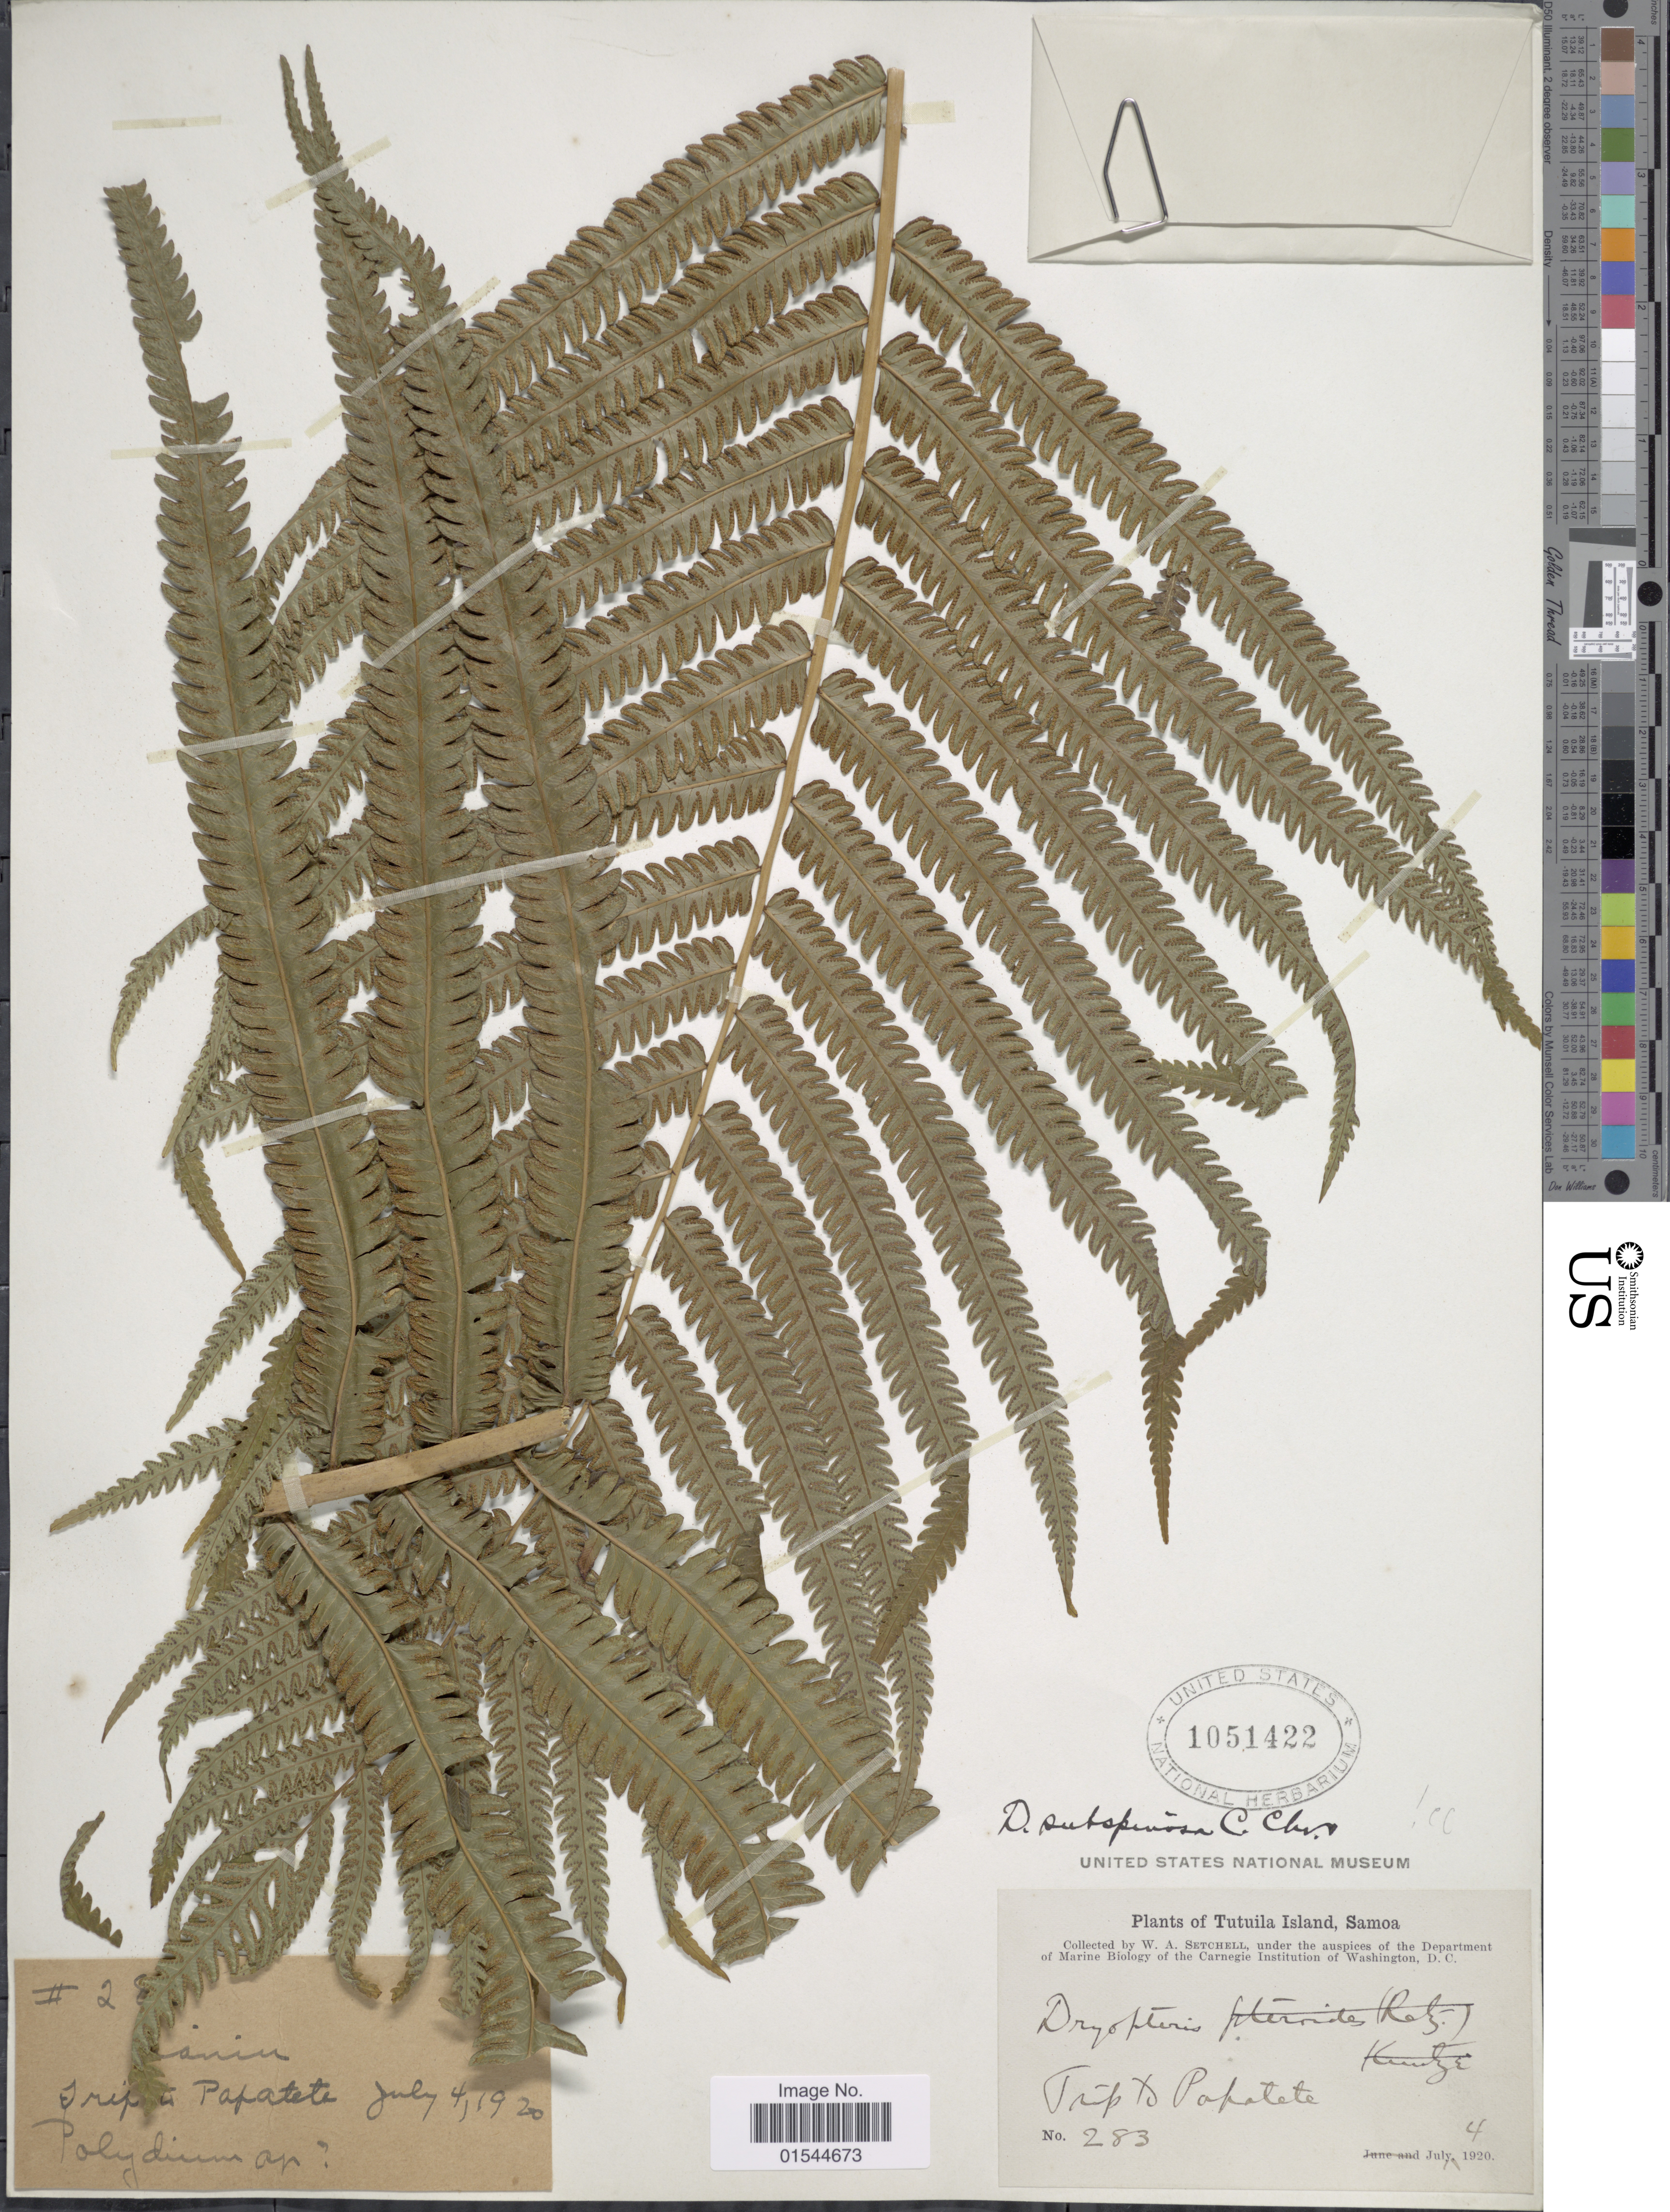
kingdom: Plantae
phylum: Tracheophyta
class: Polypodiopsida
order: Polypodiales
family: Thelypteridaceae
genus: Pneumatopteris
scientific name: Pneumatopteris glandulifera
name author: (Brack.) Holttum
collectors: W. Setchell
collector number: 283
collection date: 1920-07-04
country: American Samoa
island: Tutuila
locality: Tutuila Island, Samoa, Papatete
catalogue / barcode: US 1051422